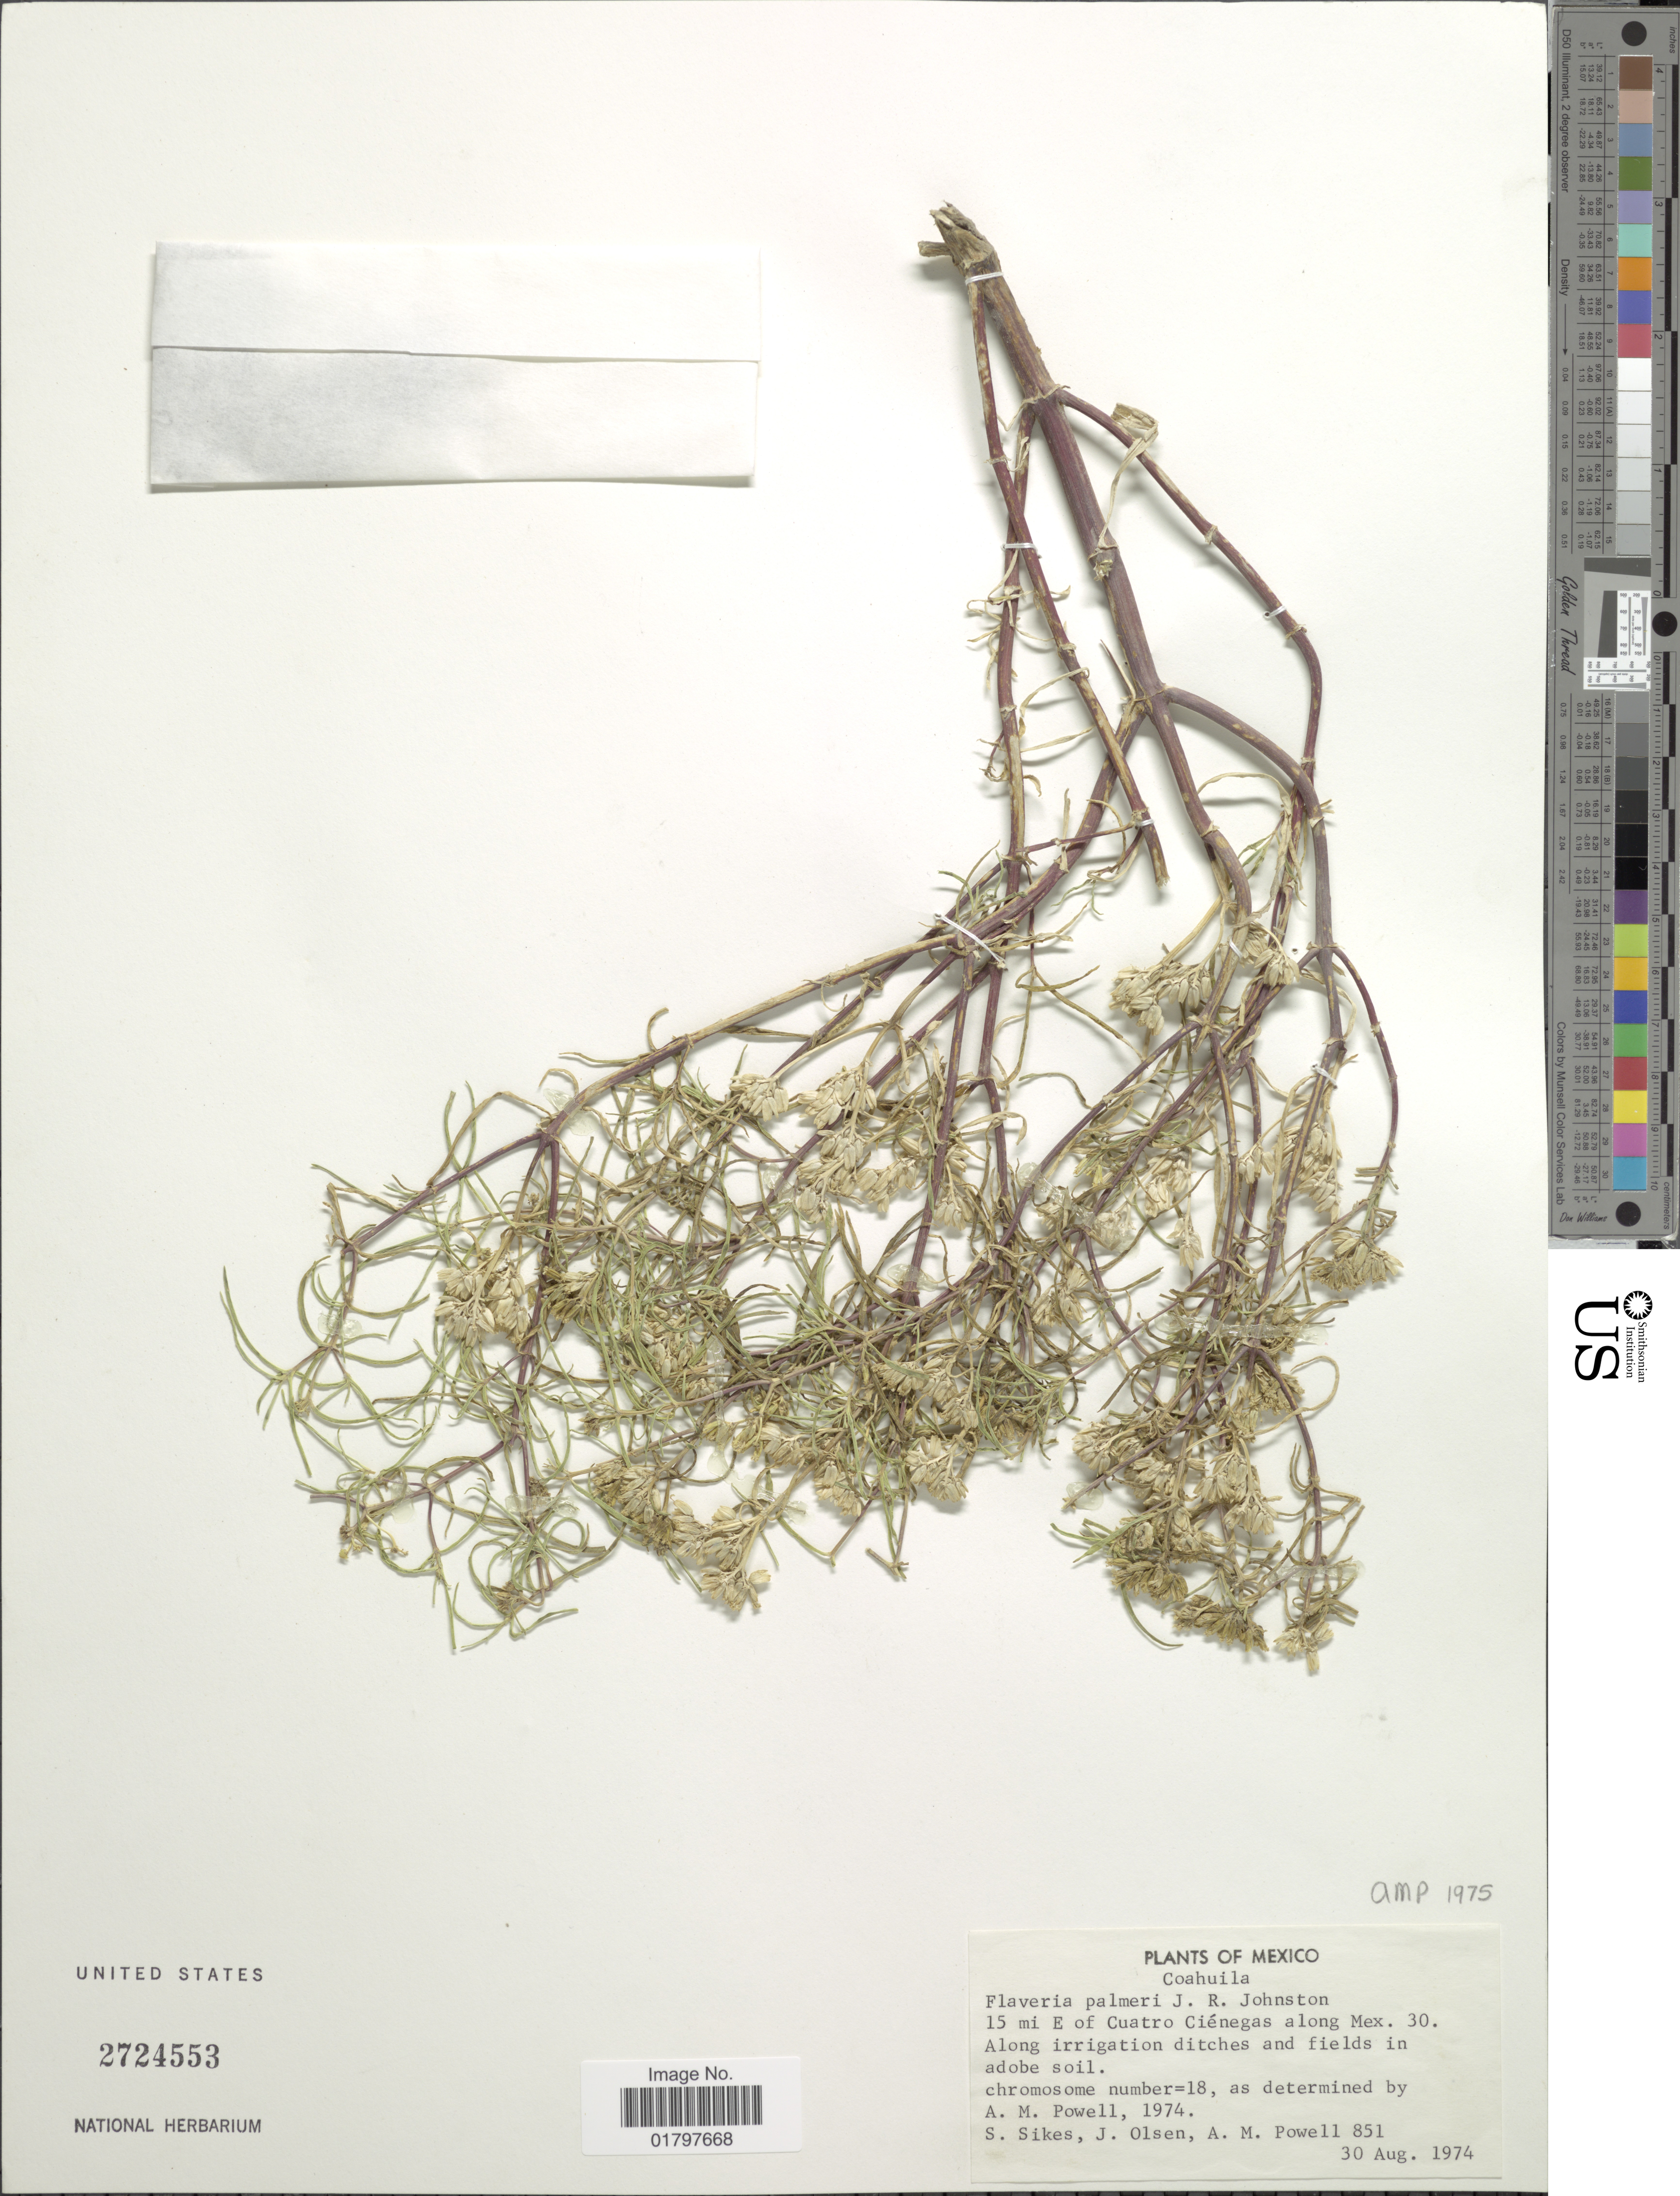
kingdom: Plantae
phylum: Tracheophyta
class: Magnoliopsida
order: Asterales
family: Asteraceae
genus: Flaveria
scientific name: Flaveria palmeri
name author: J.R. Johnst.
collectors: S. Sikes, J. Olsen & A. M. Powell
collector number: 851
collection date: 1974-08-30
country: Mexico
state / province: Coahuila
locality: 15 mi E of Cuatro Ciénegas along Mex. 30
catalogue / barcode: US 2724553